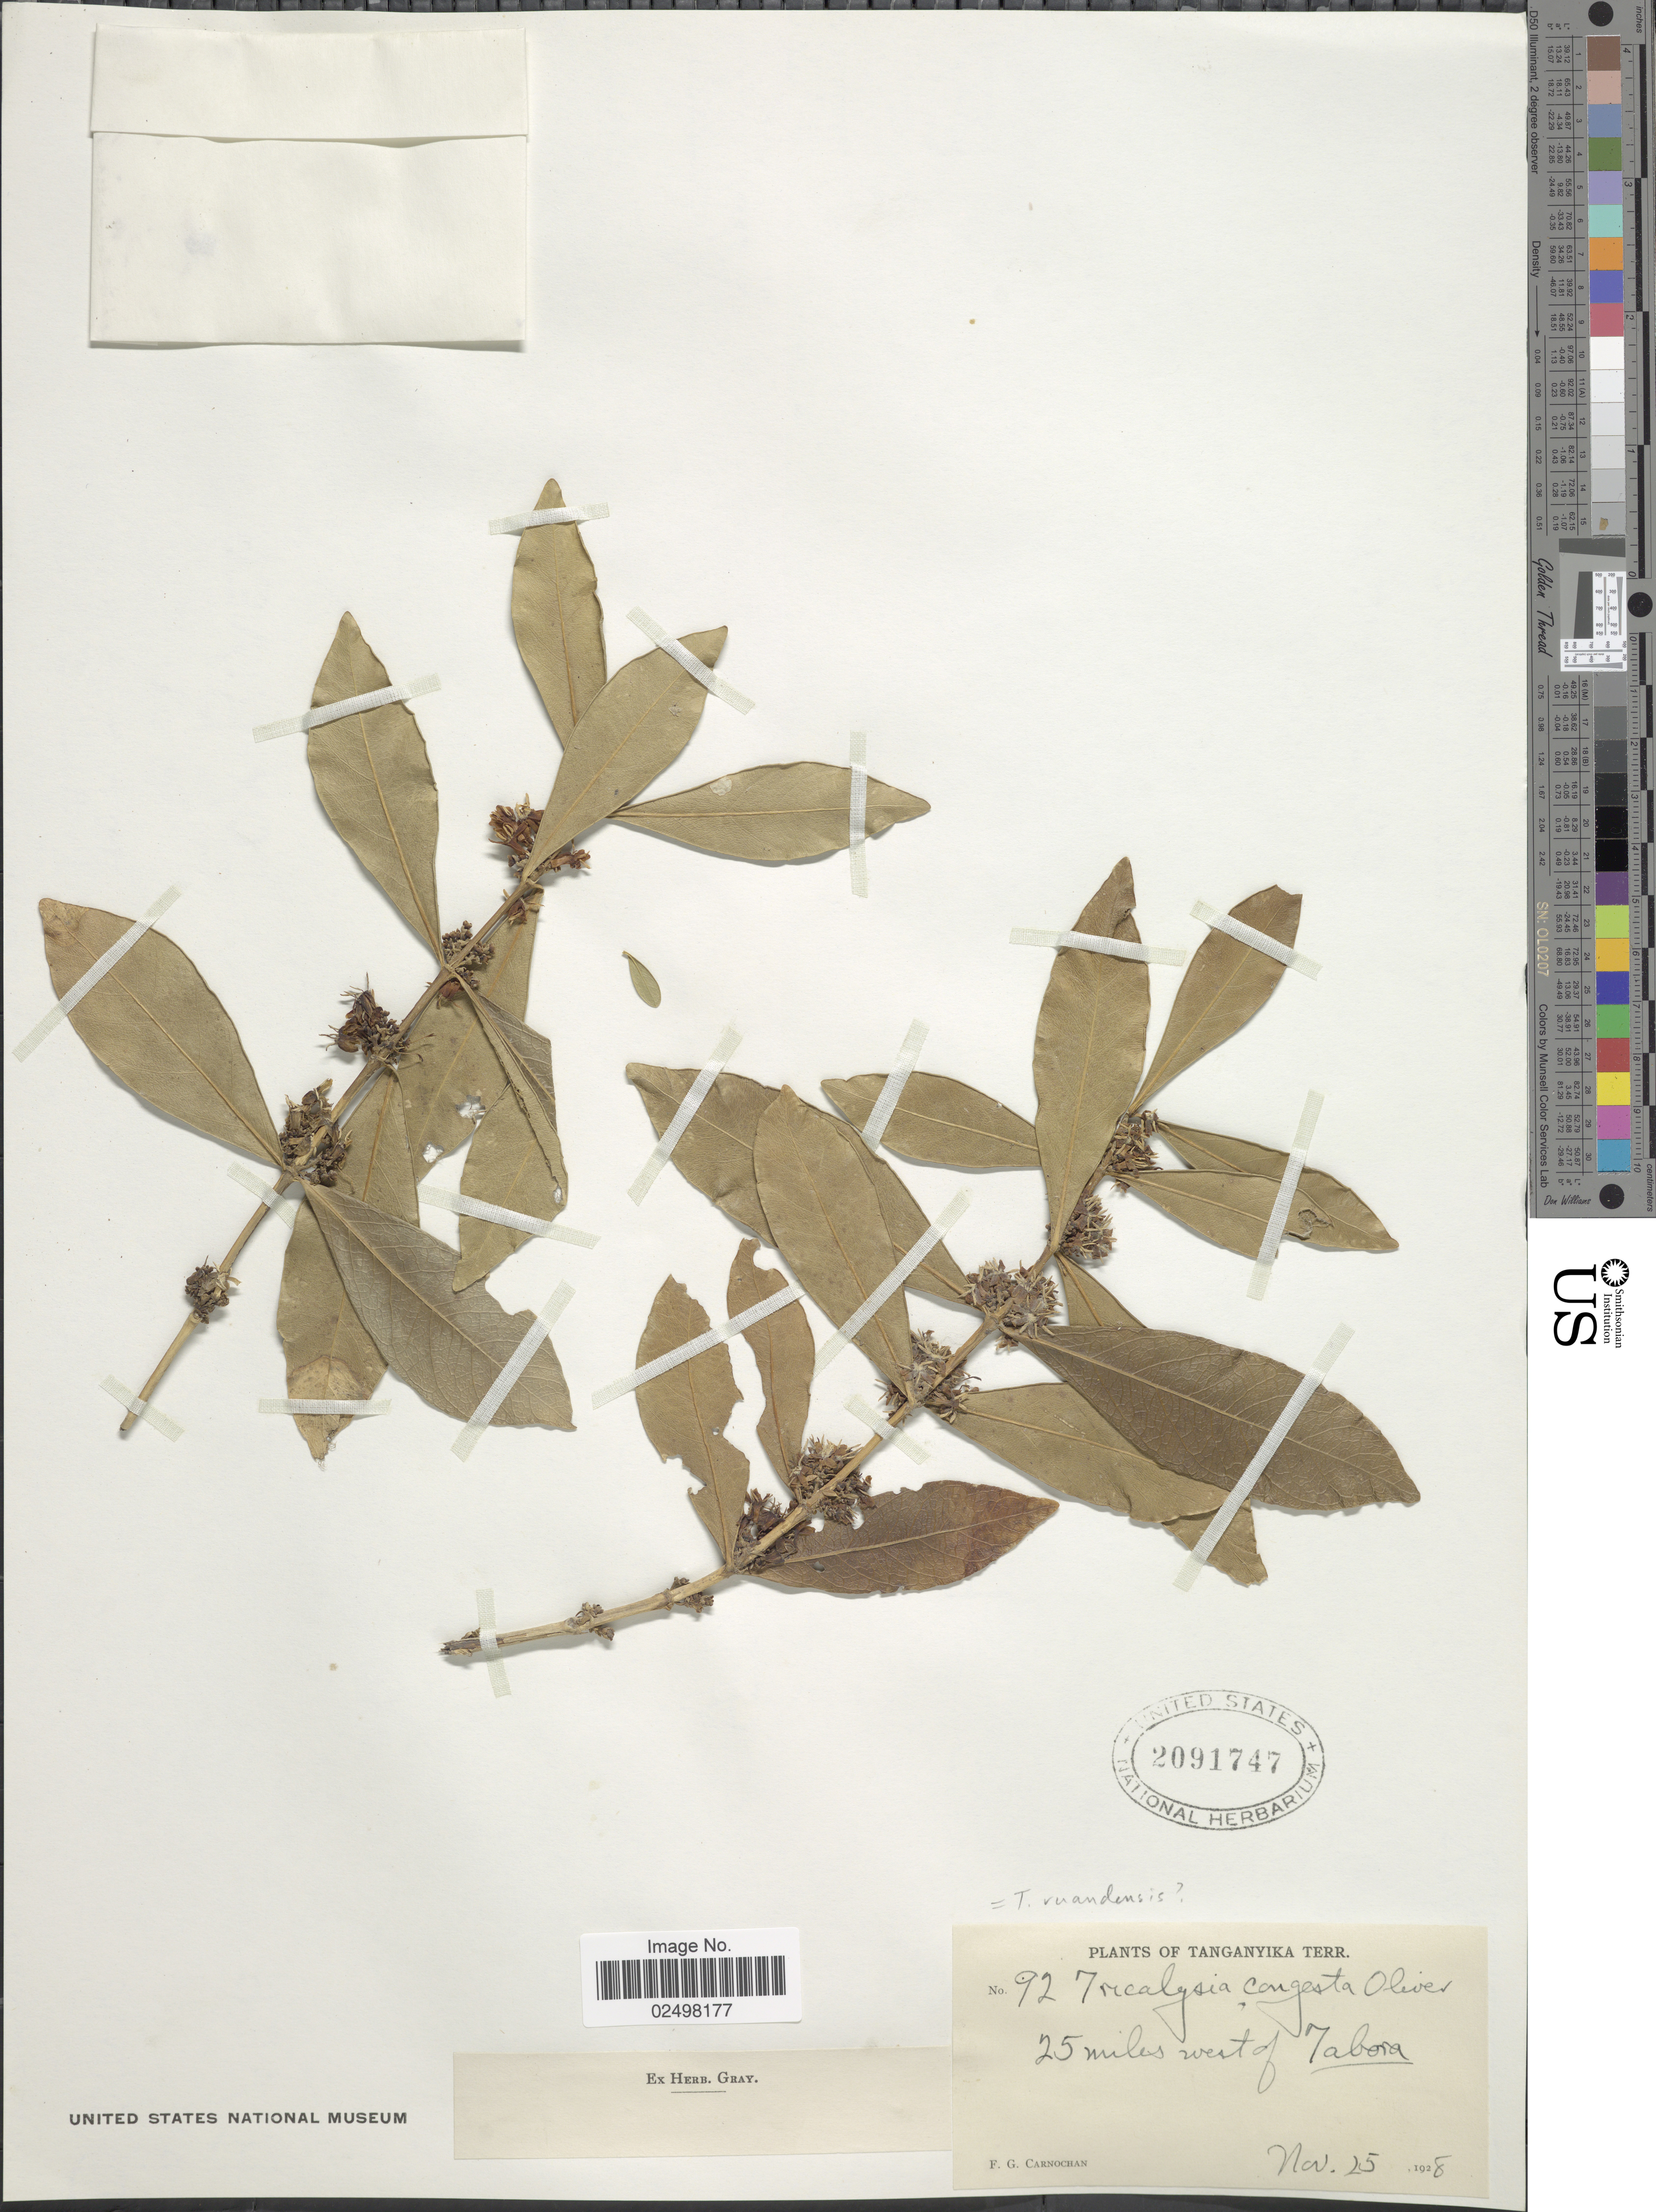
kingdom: Plantae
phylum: Tracheophyta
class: Magnoliopsida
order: Gentianales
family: Rubiaceae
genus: Tricalysia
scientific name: Tricalysia ruandensis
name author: Bremek.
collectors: F. Carnochan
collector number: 927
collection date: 1928-11-25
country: Tanzania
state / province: Tabora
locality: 25 miles west of Tabora. Tanganyika Terr.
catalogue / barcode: US 2091747